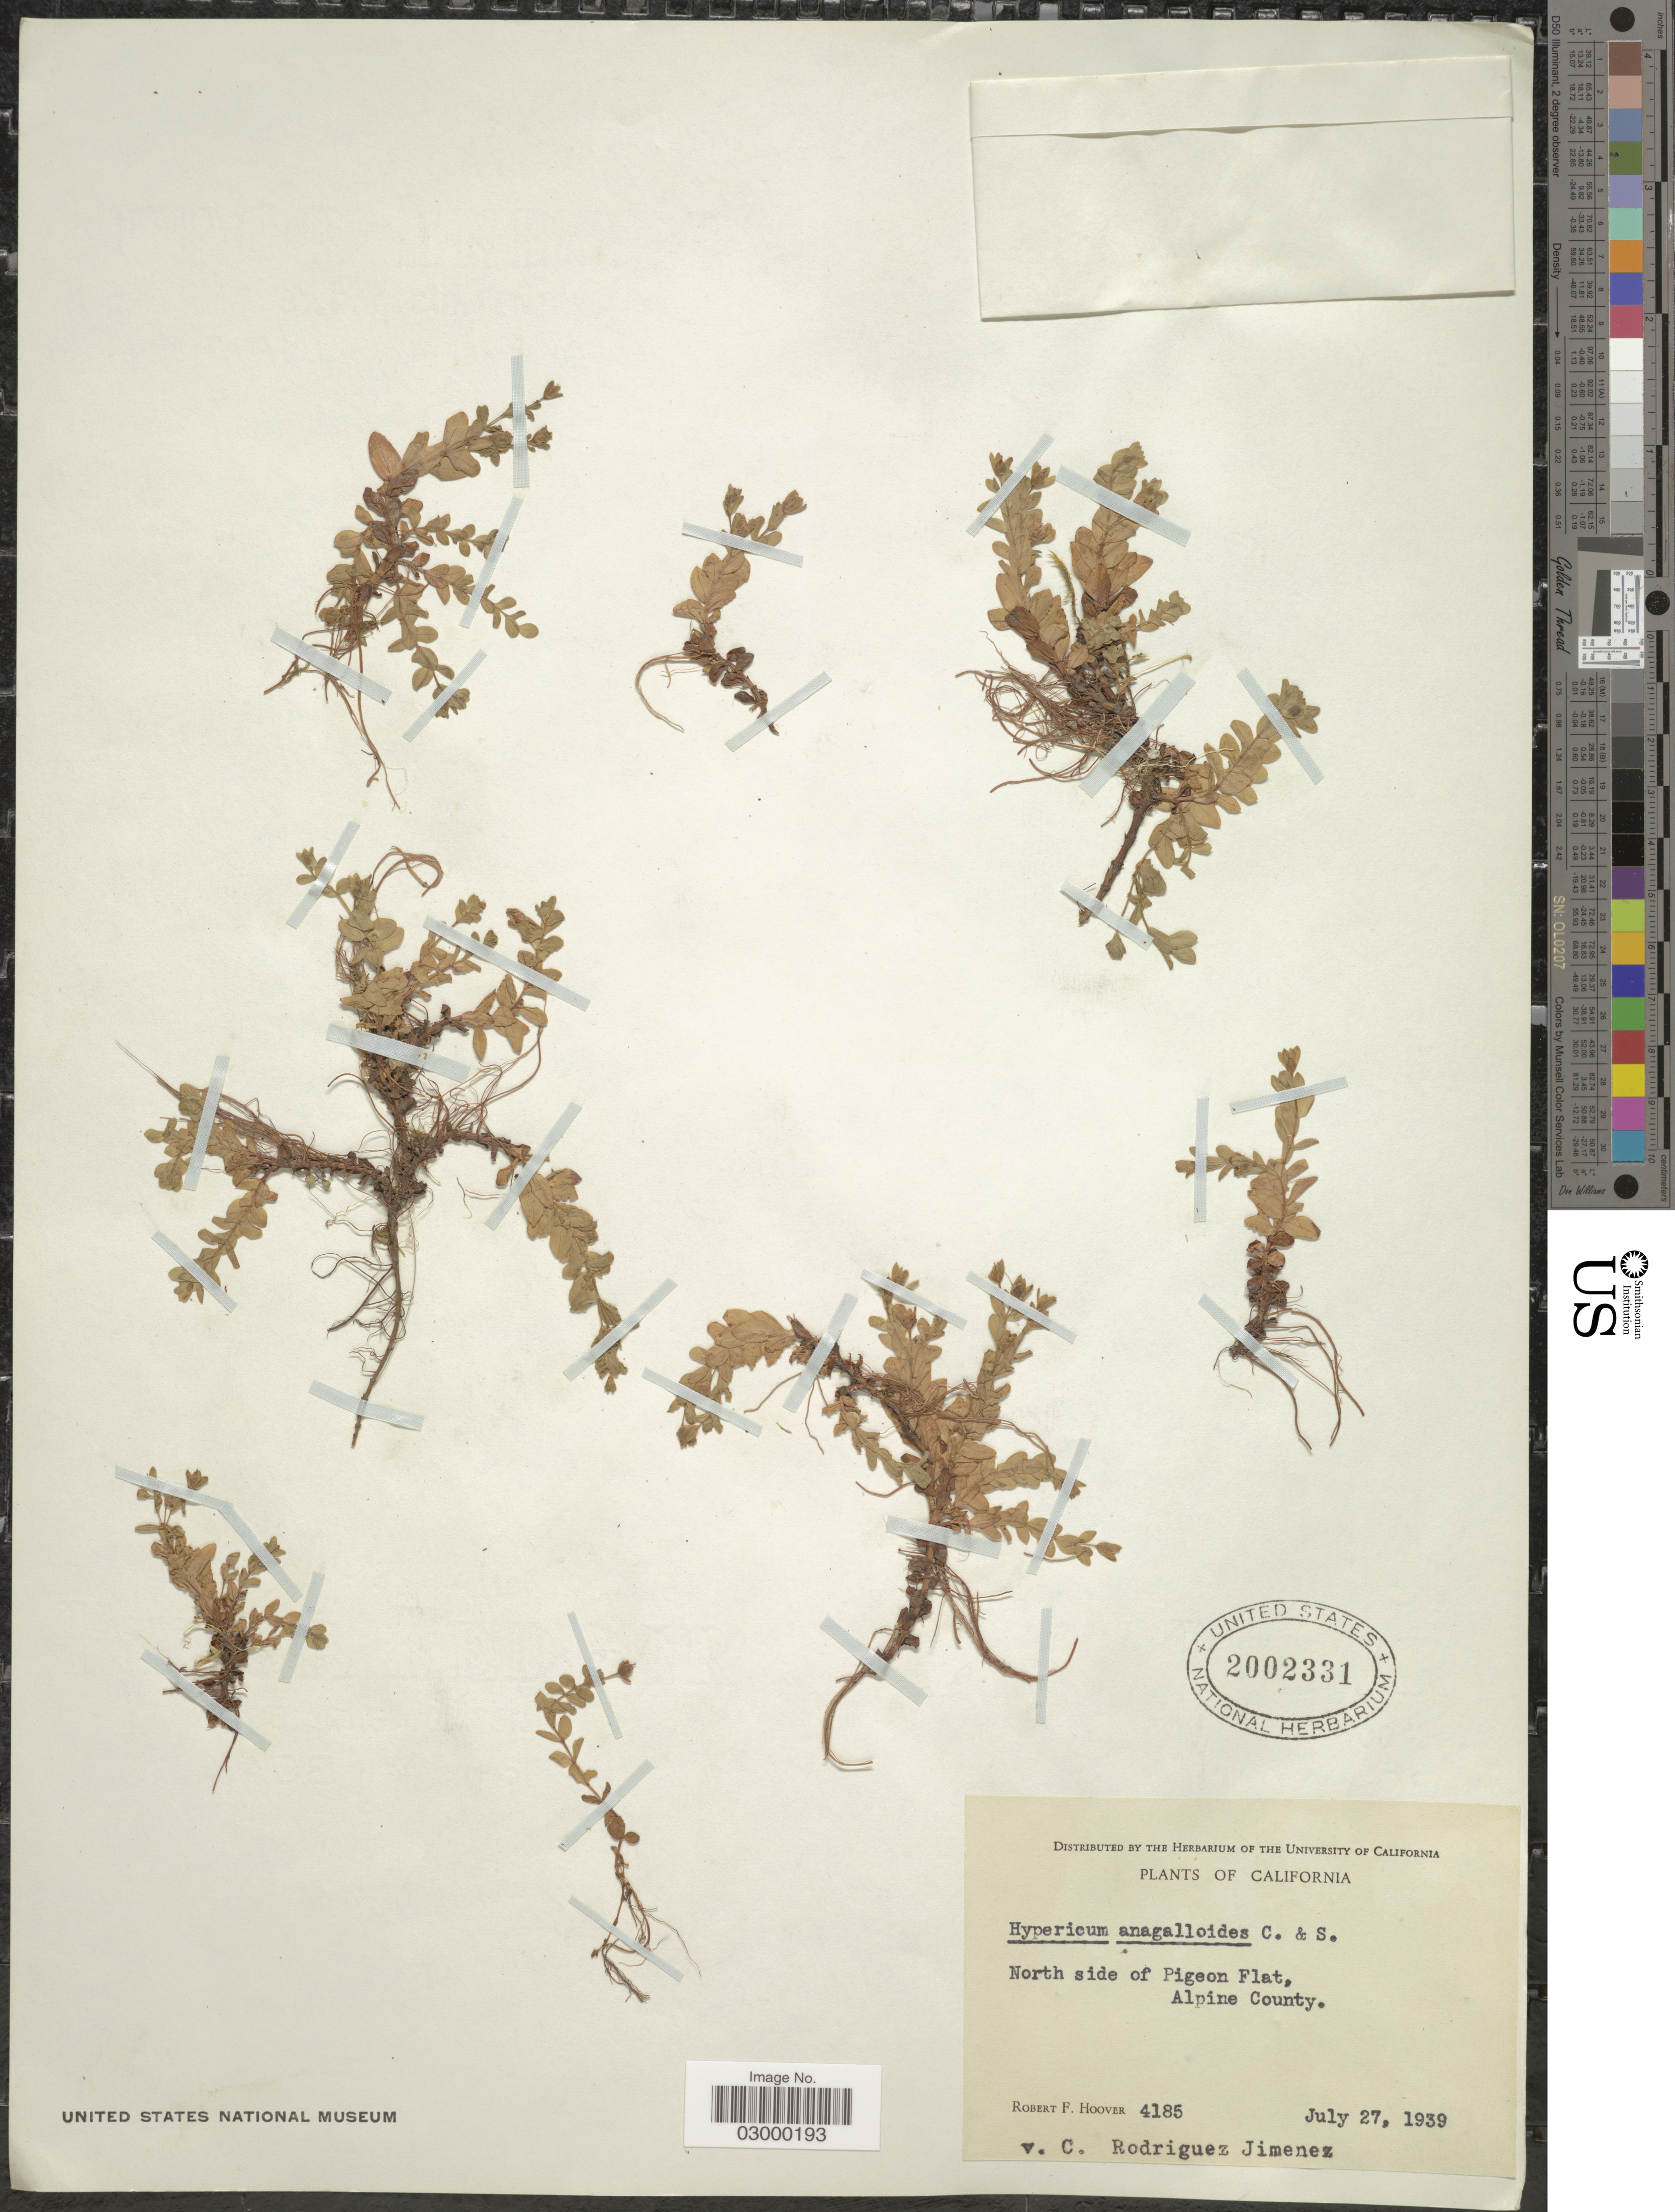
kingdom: Plantae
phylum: Tracheophyta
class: Magnoliopsida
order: Malpighiales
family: Hypericaceae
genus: Hypericum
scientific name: Hypericum anagalloides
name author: Cham. & Schltdl.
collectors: R. F. Hoover & v. C. Rodríguez Jiménez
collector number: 4185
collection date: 1939-07-27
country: United States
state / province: California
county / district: Alpine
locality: North side of Pigeon Flat, Alpine County.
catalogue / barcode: US 2002331